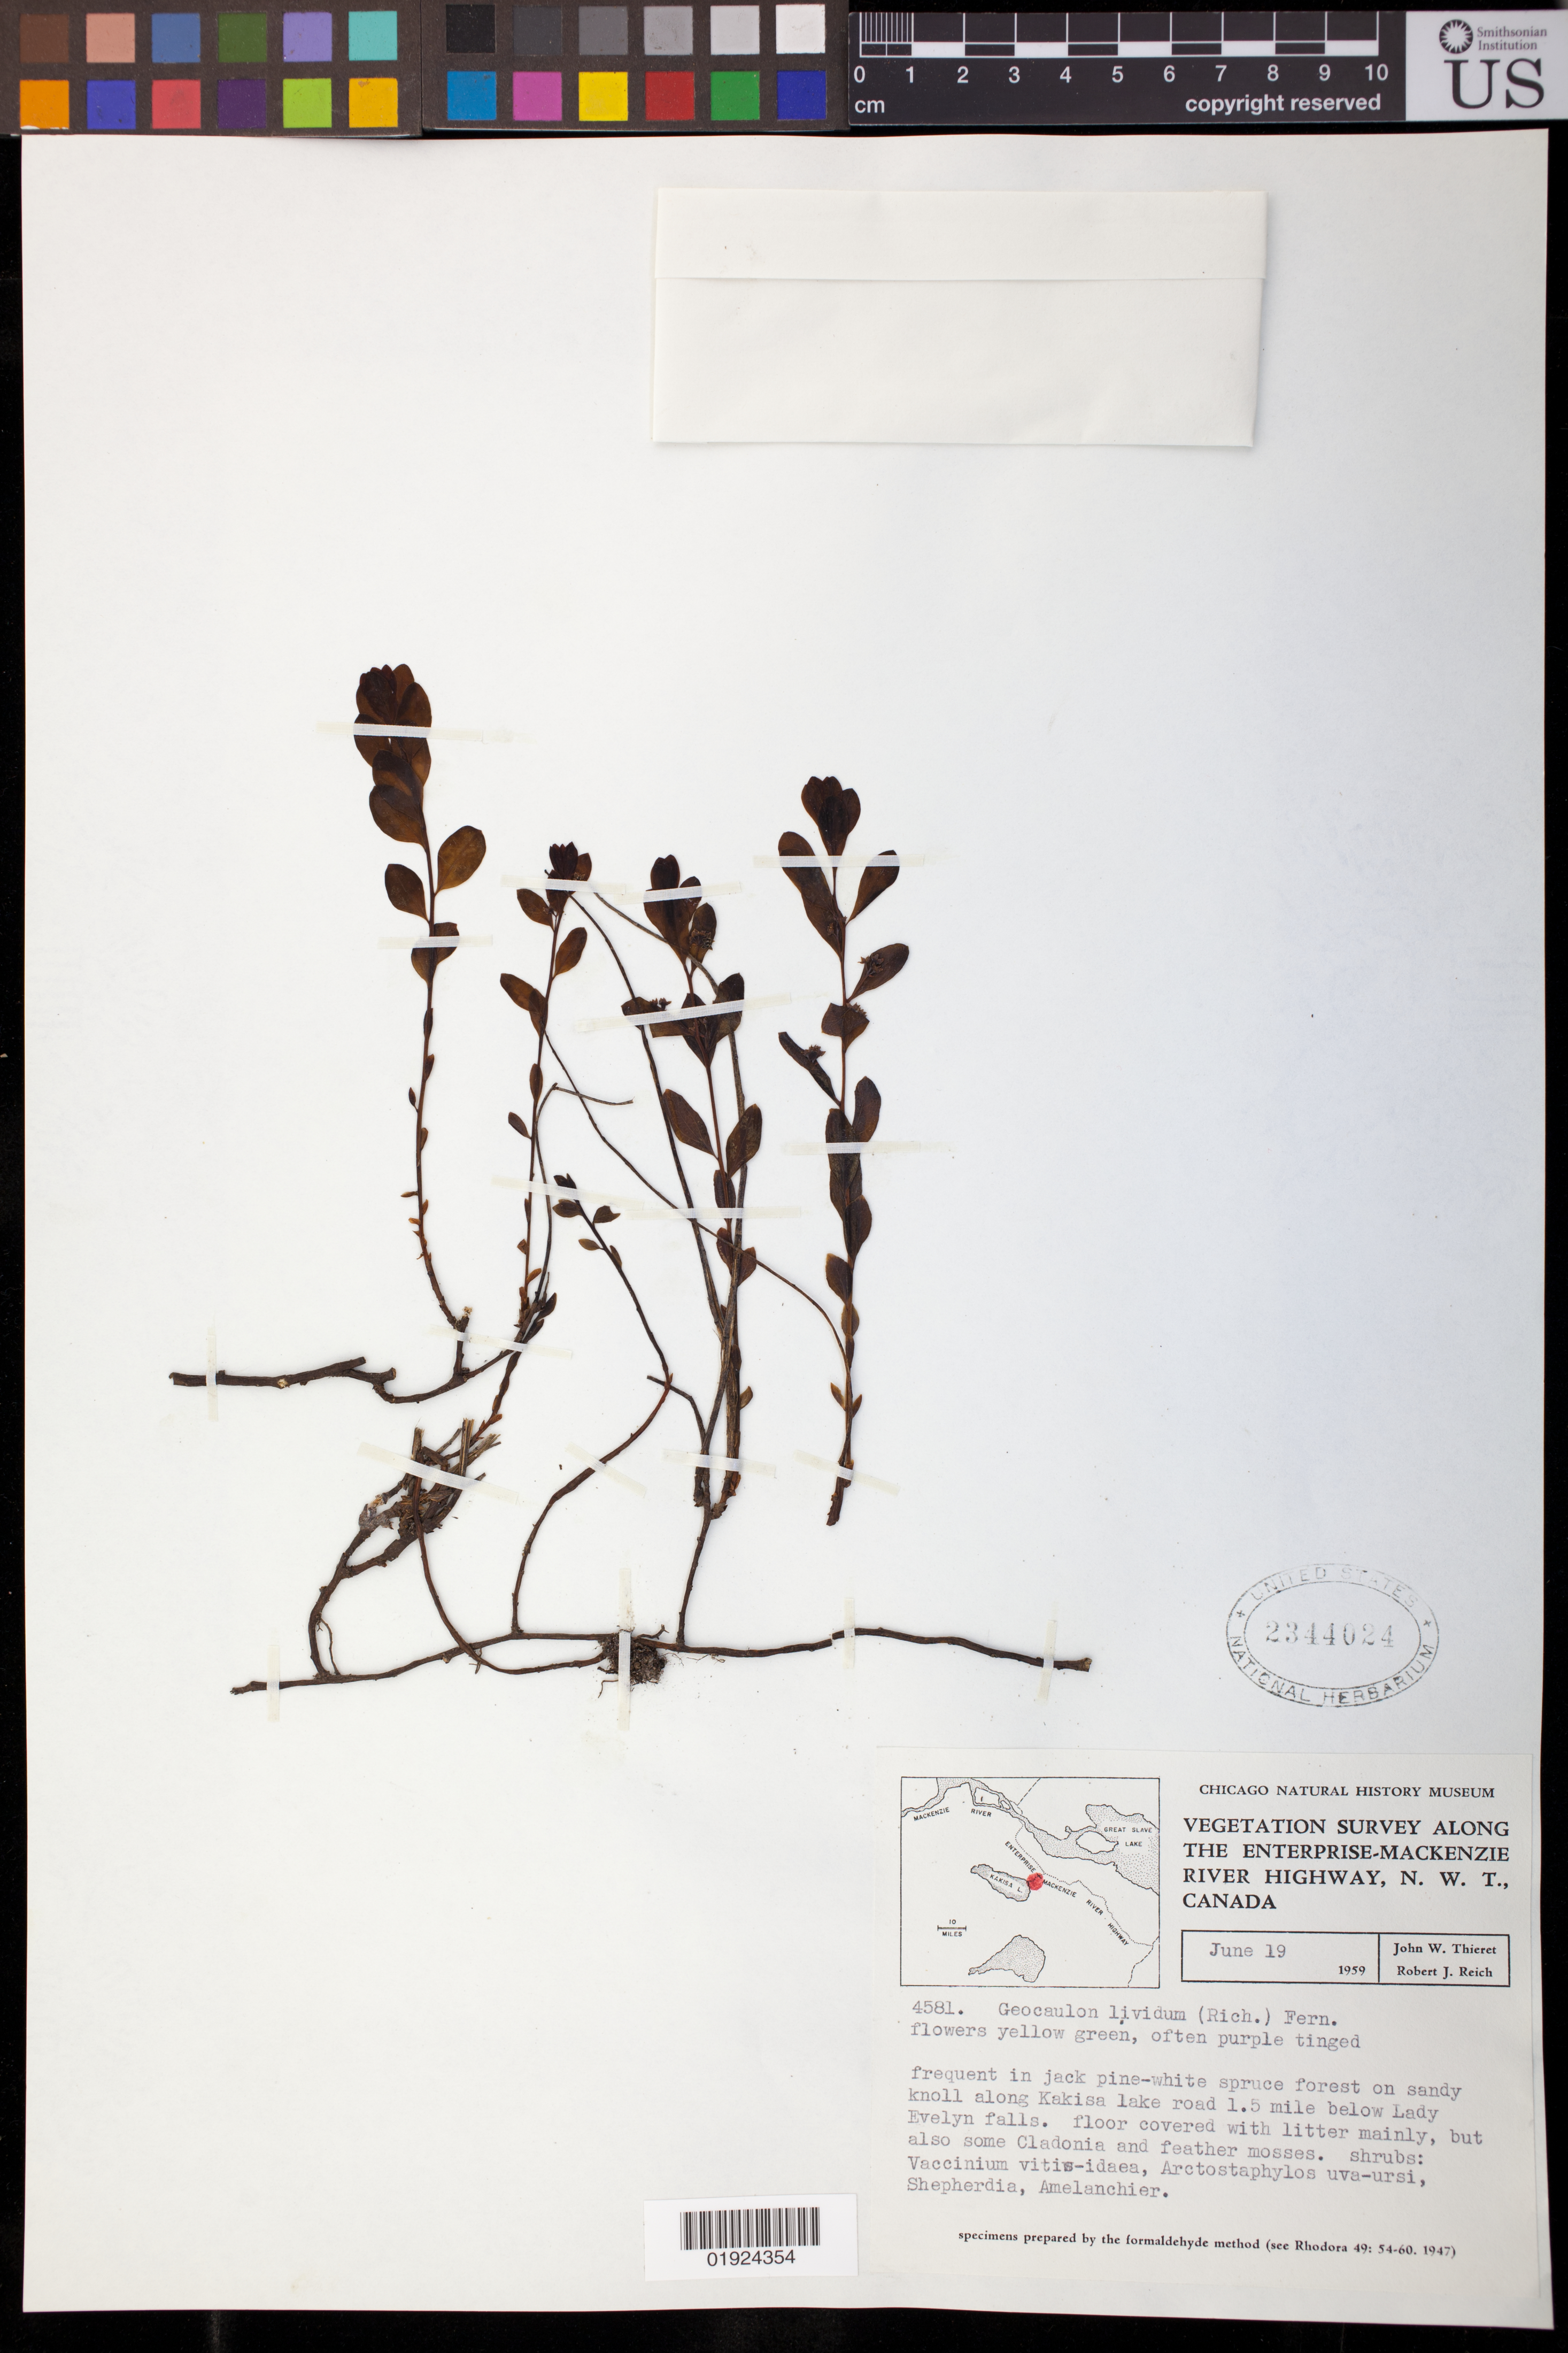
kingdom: Plantae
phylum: Tracheophyta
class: Magnoliopsida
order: Santalales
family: Comandraceae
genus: Geocaulon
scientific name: Geocaulon lividum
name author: (Richardson) Fernald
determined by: Piehl, M. A.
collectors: J. W. Thieret & R. Reich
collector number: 4581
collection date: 1959-06-19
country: Canada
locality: Along Enterprise-Mackenzie River Highway, Kakisa lake road 1.5 mile below Lady Evelyn falls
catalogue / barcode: US 2344024